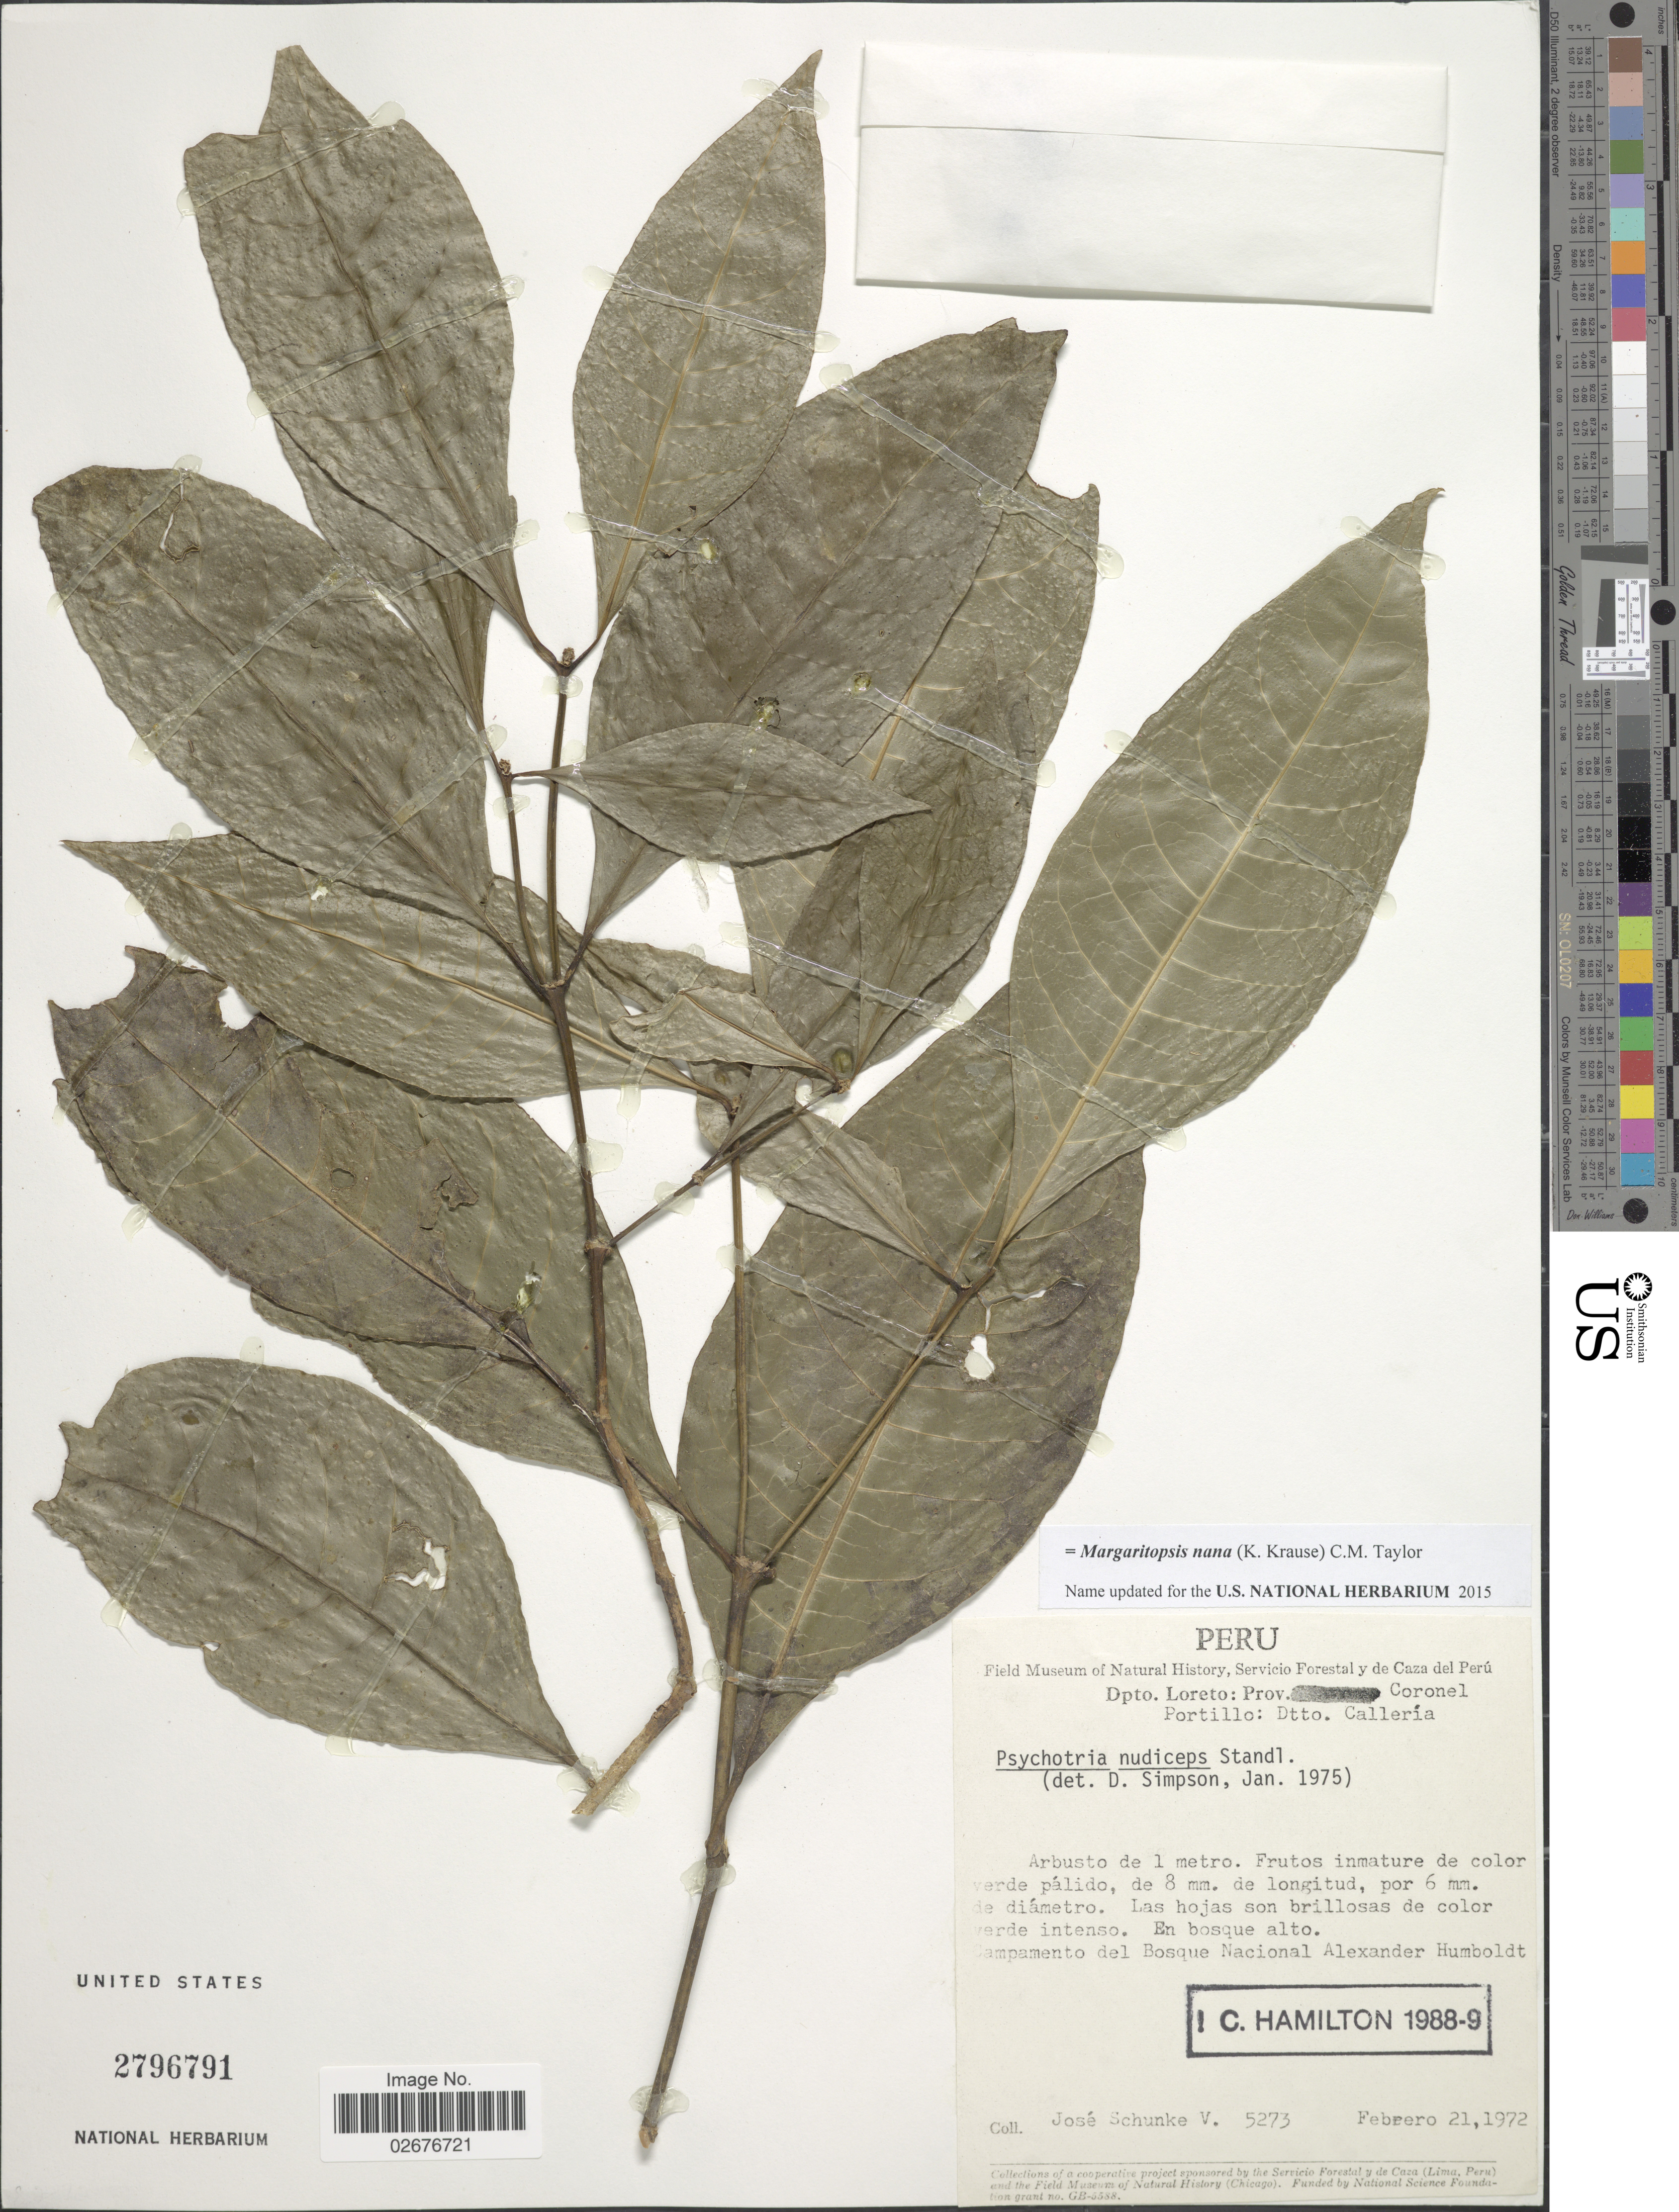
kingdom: Plantae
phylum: Tracheophyta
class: Magnoliopsida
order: Gentianales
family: Rubiaceae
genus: Margaritopsis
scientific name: Margaritopsis nana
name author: (K. Krause) C.M. Taylor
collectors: J. Schunke Vigo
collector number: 5273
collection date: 1972-02-21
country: Peru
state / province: Loreto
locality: Prov. Coronel Portillo: Dtto. Calleria, en bosque alto, Campamento del Bosque Nacional Alexander Humboldt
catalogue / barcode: US 2796791